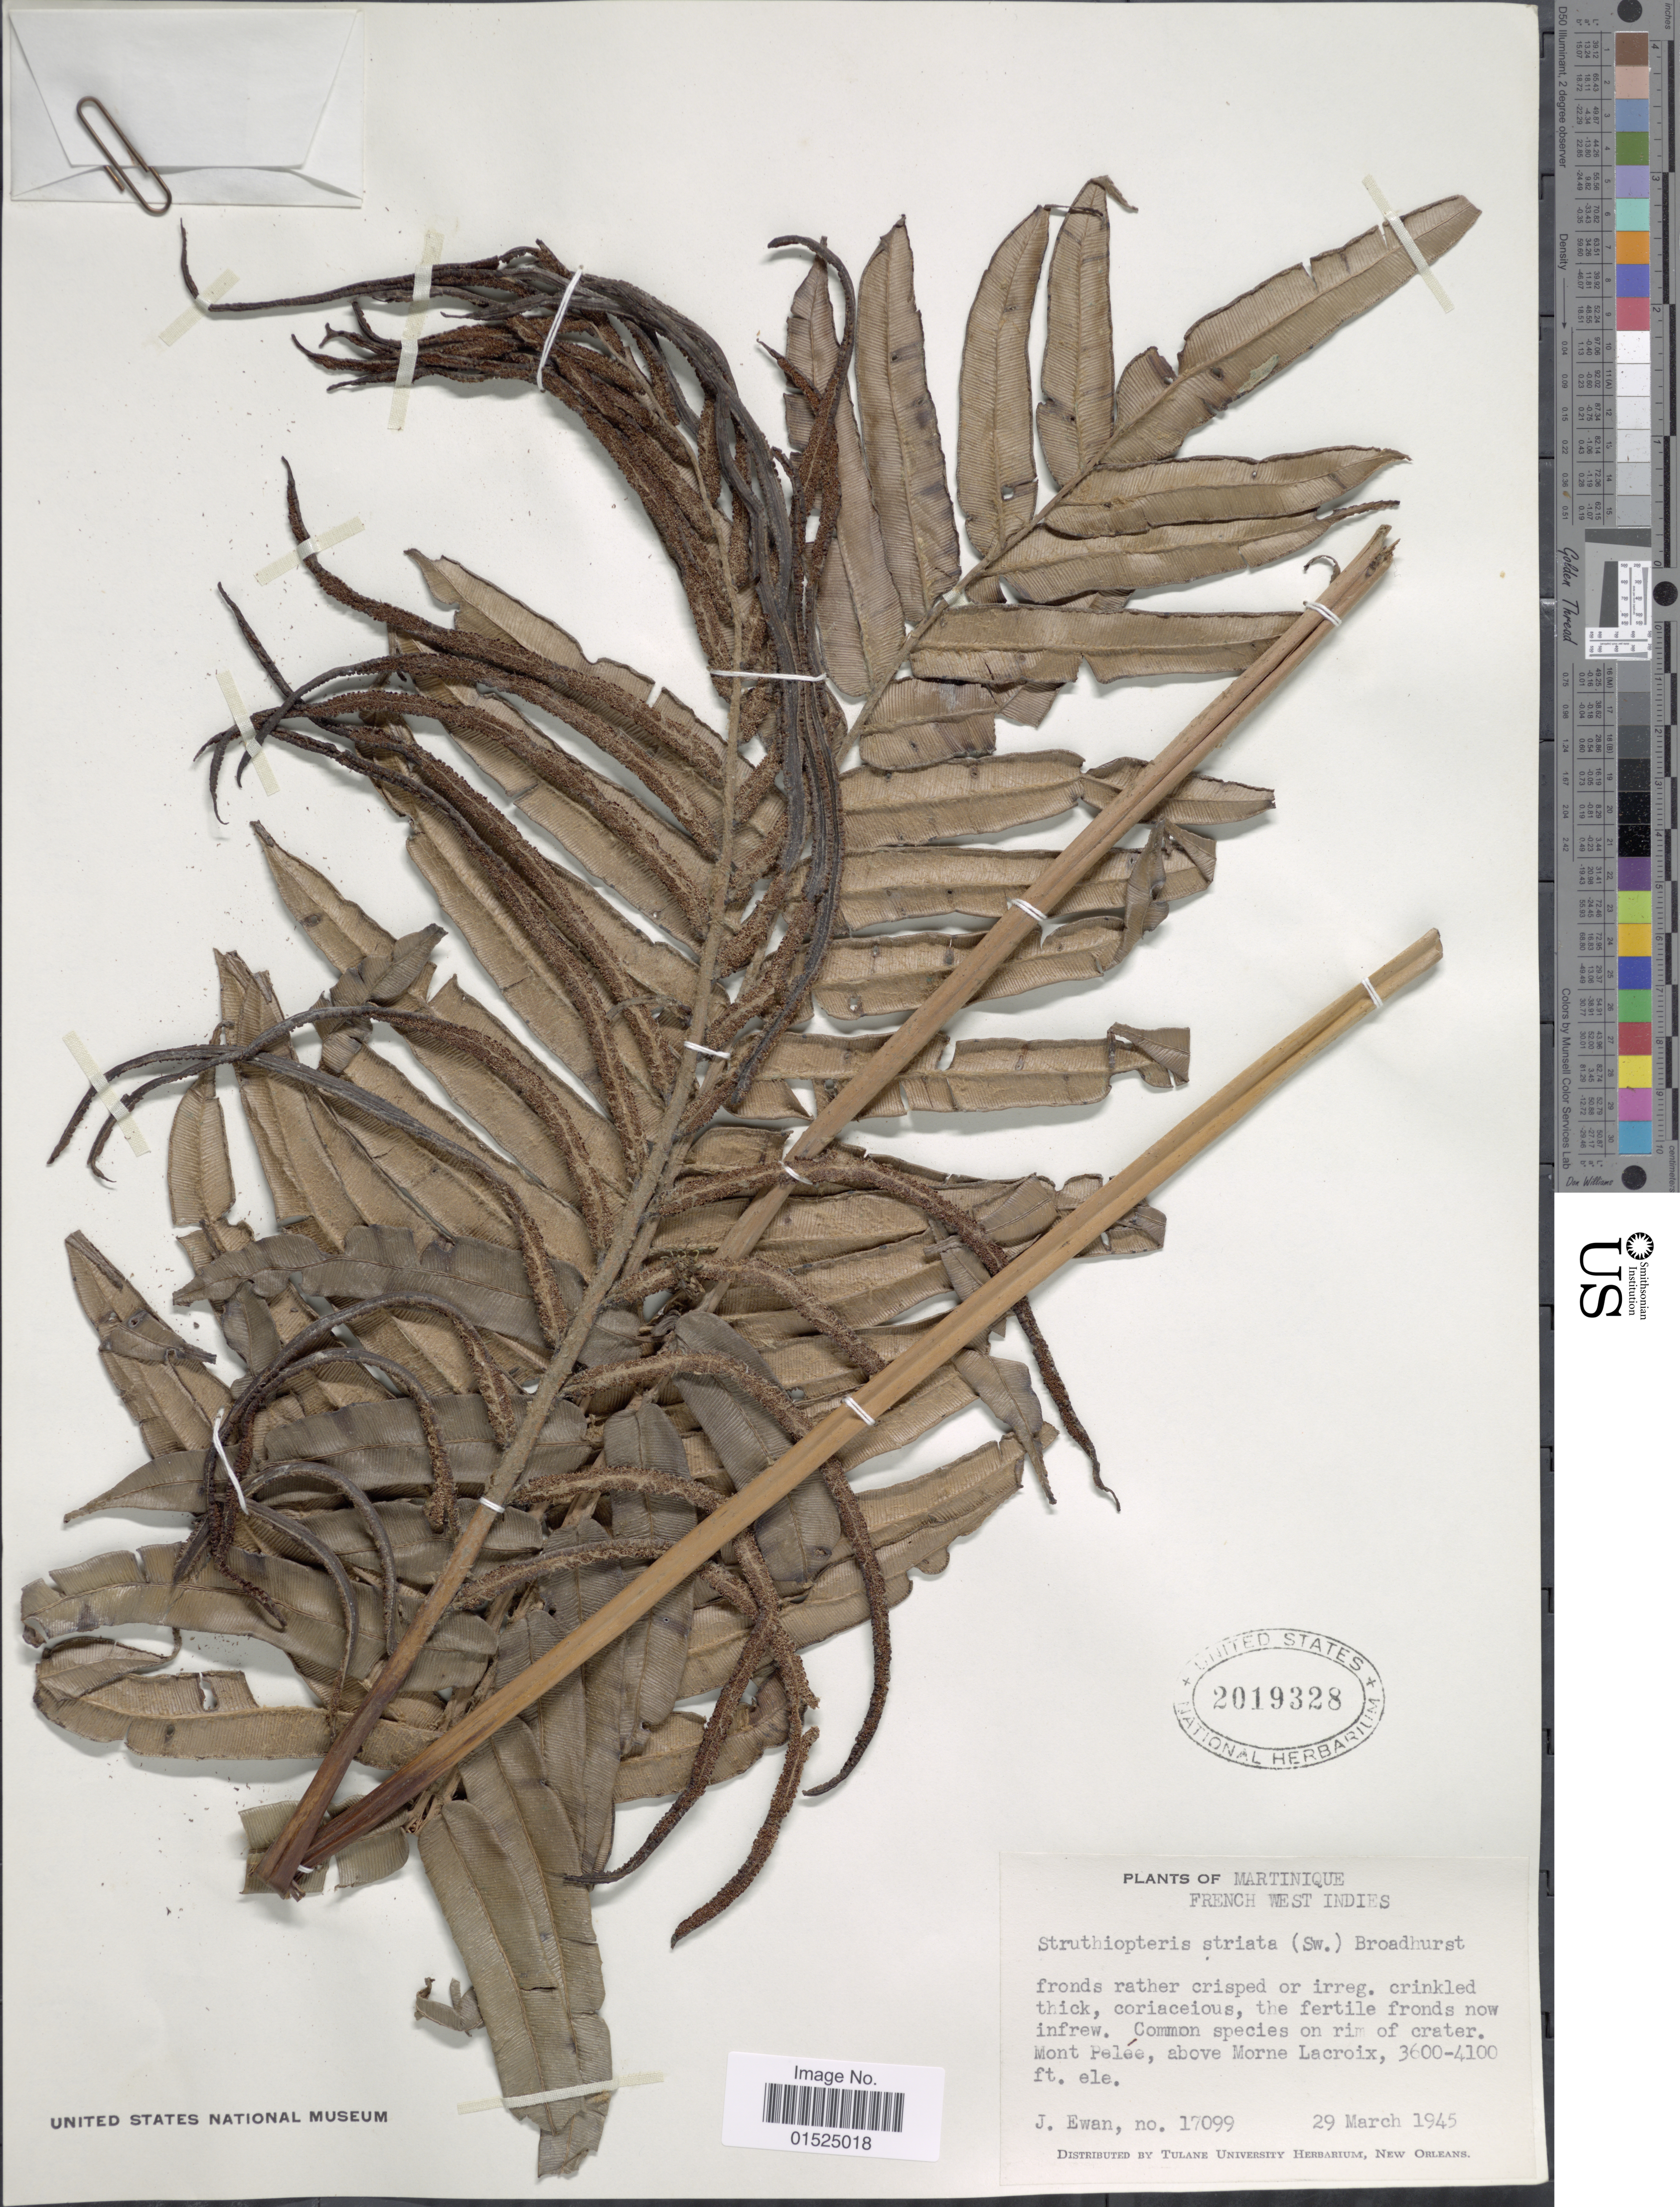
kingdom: Plantae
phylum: Tracheophyta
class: Polypodiopsida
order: Polypodiales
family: Blechnaceae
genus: Blechnum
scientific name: Blechnum ryanii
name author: Hieron.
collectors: J. A. Ewan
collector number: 17099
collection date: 1945-03-29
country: Martinique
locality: Mont Pelee, above Morne Lacroix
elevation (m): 1097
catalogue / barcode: US 2019328